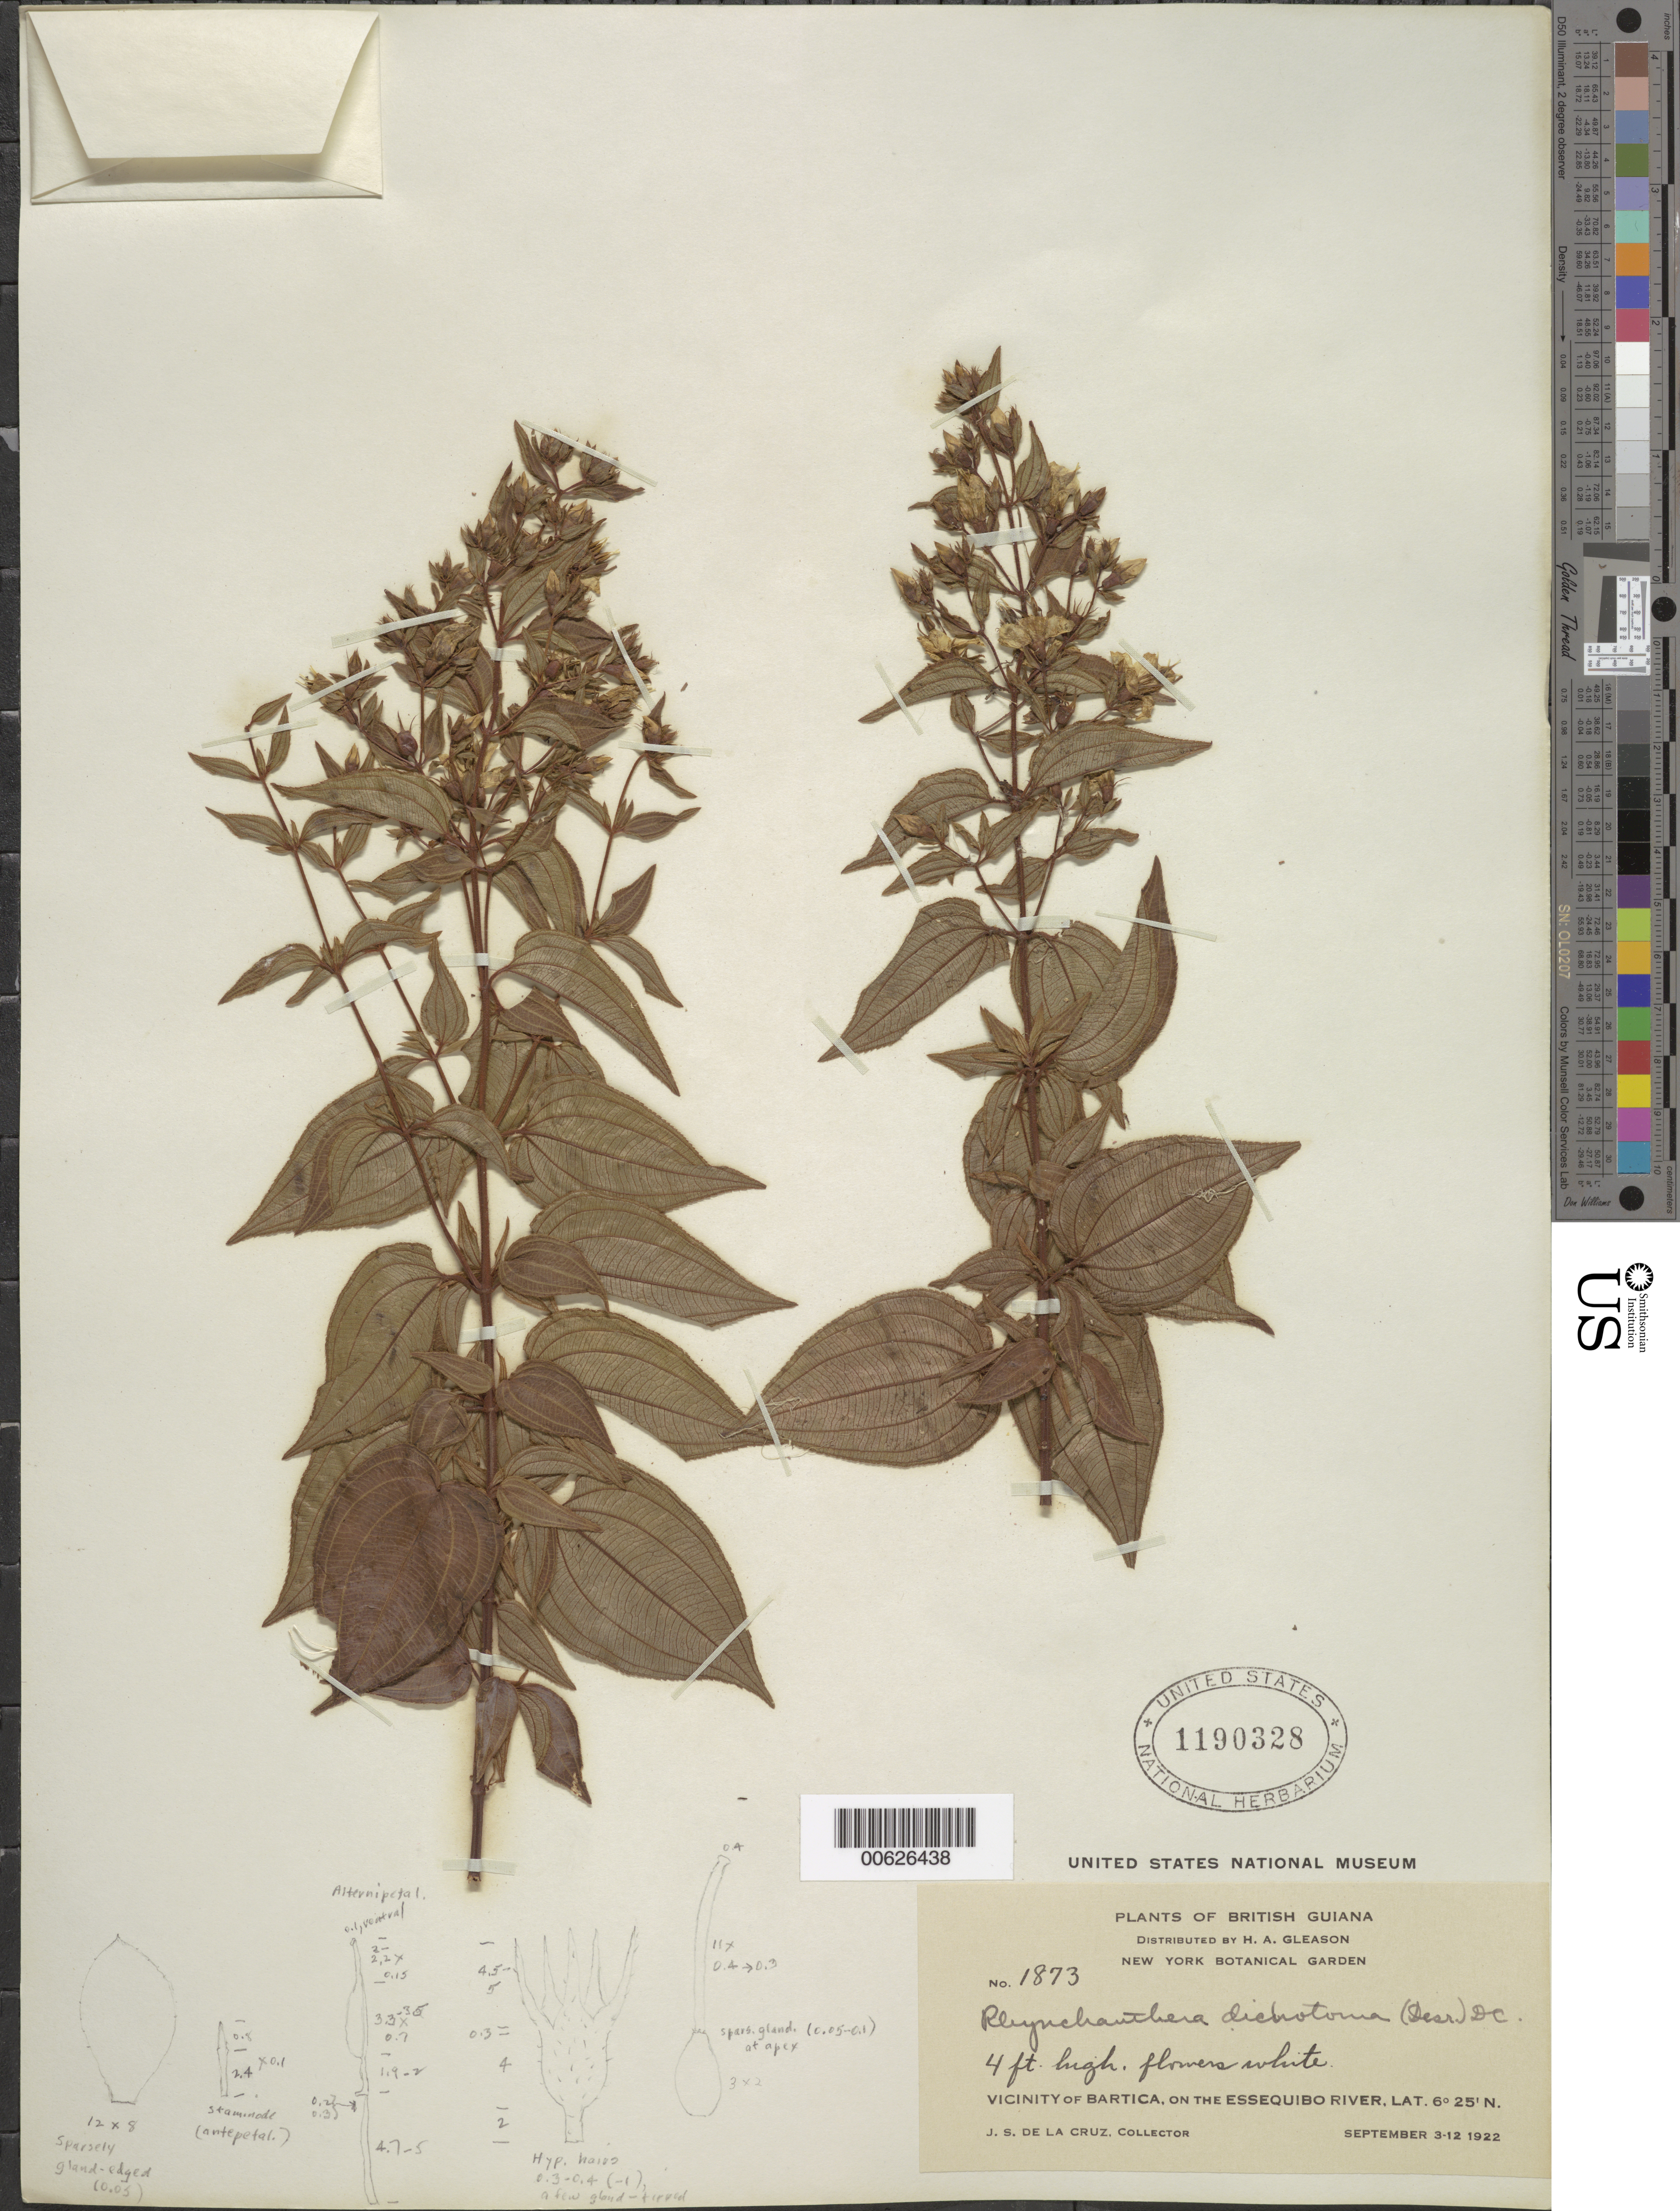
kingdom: Plantae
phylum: Tracheophyta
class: Magnoliopsida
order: Myrtales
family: Melastomataceae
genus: Rhynchanthera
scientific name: Rhynchanthera dichotoma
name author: DC.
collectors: J. S. de la Cruz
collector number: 1873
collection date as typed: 3-Sep-22 to 12-Sep-22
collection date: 1922-09-03/1922-09-12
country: Guyana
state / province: Cuyuni-Mazaruni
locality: Bartica, vic., on the Essequibo River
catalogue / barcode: US 1190328